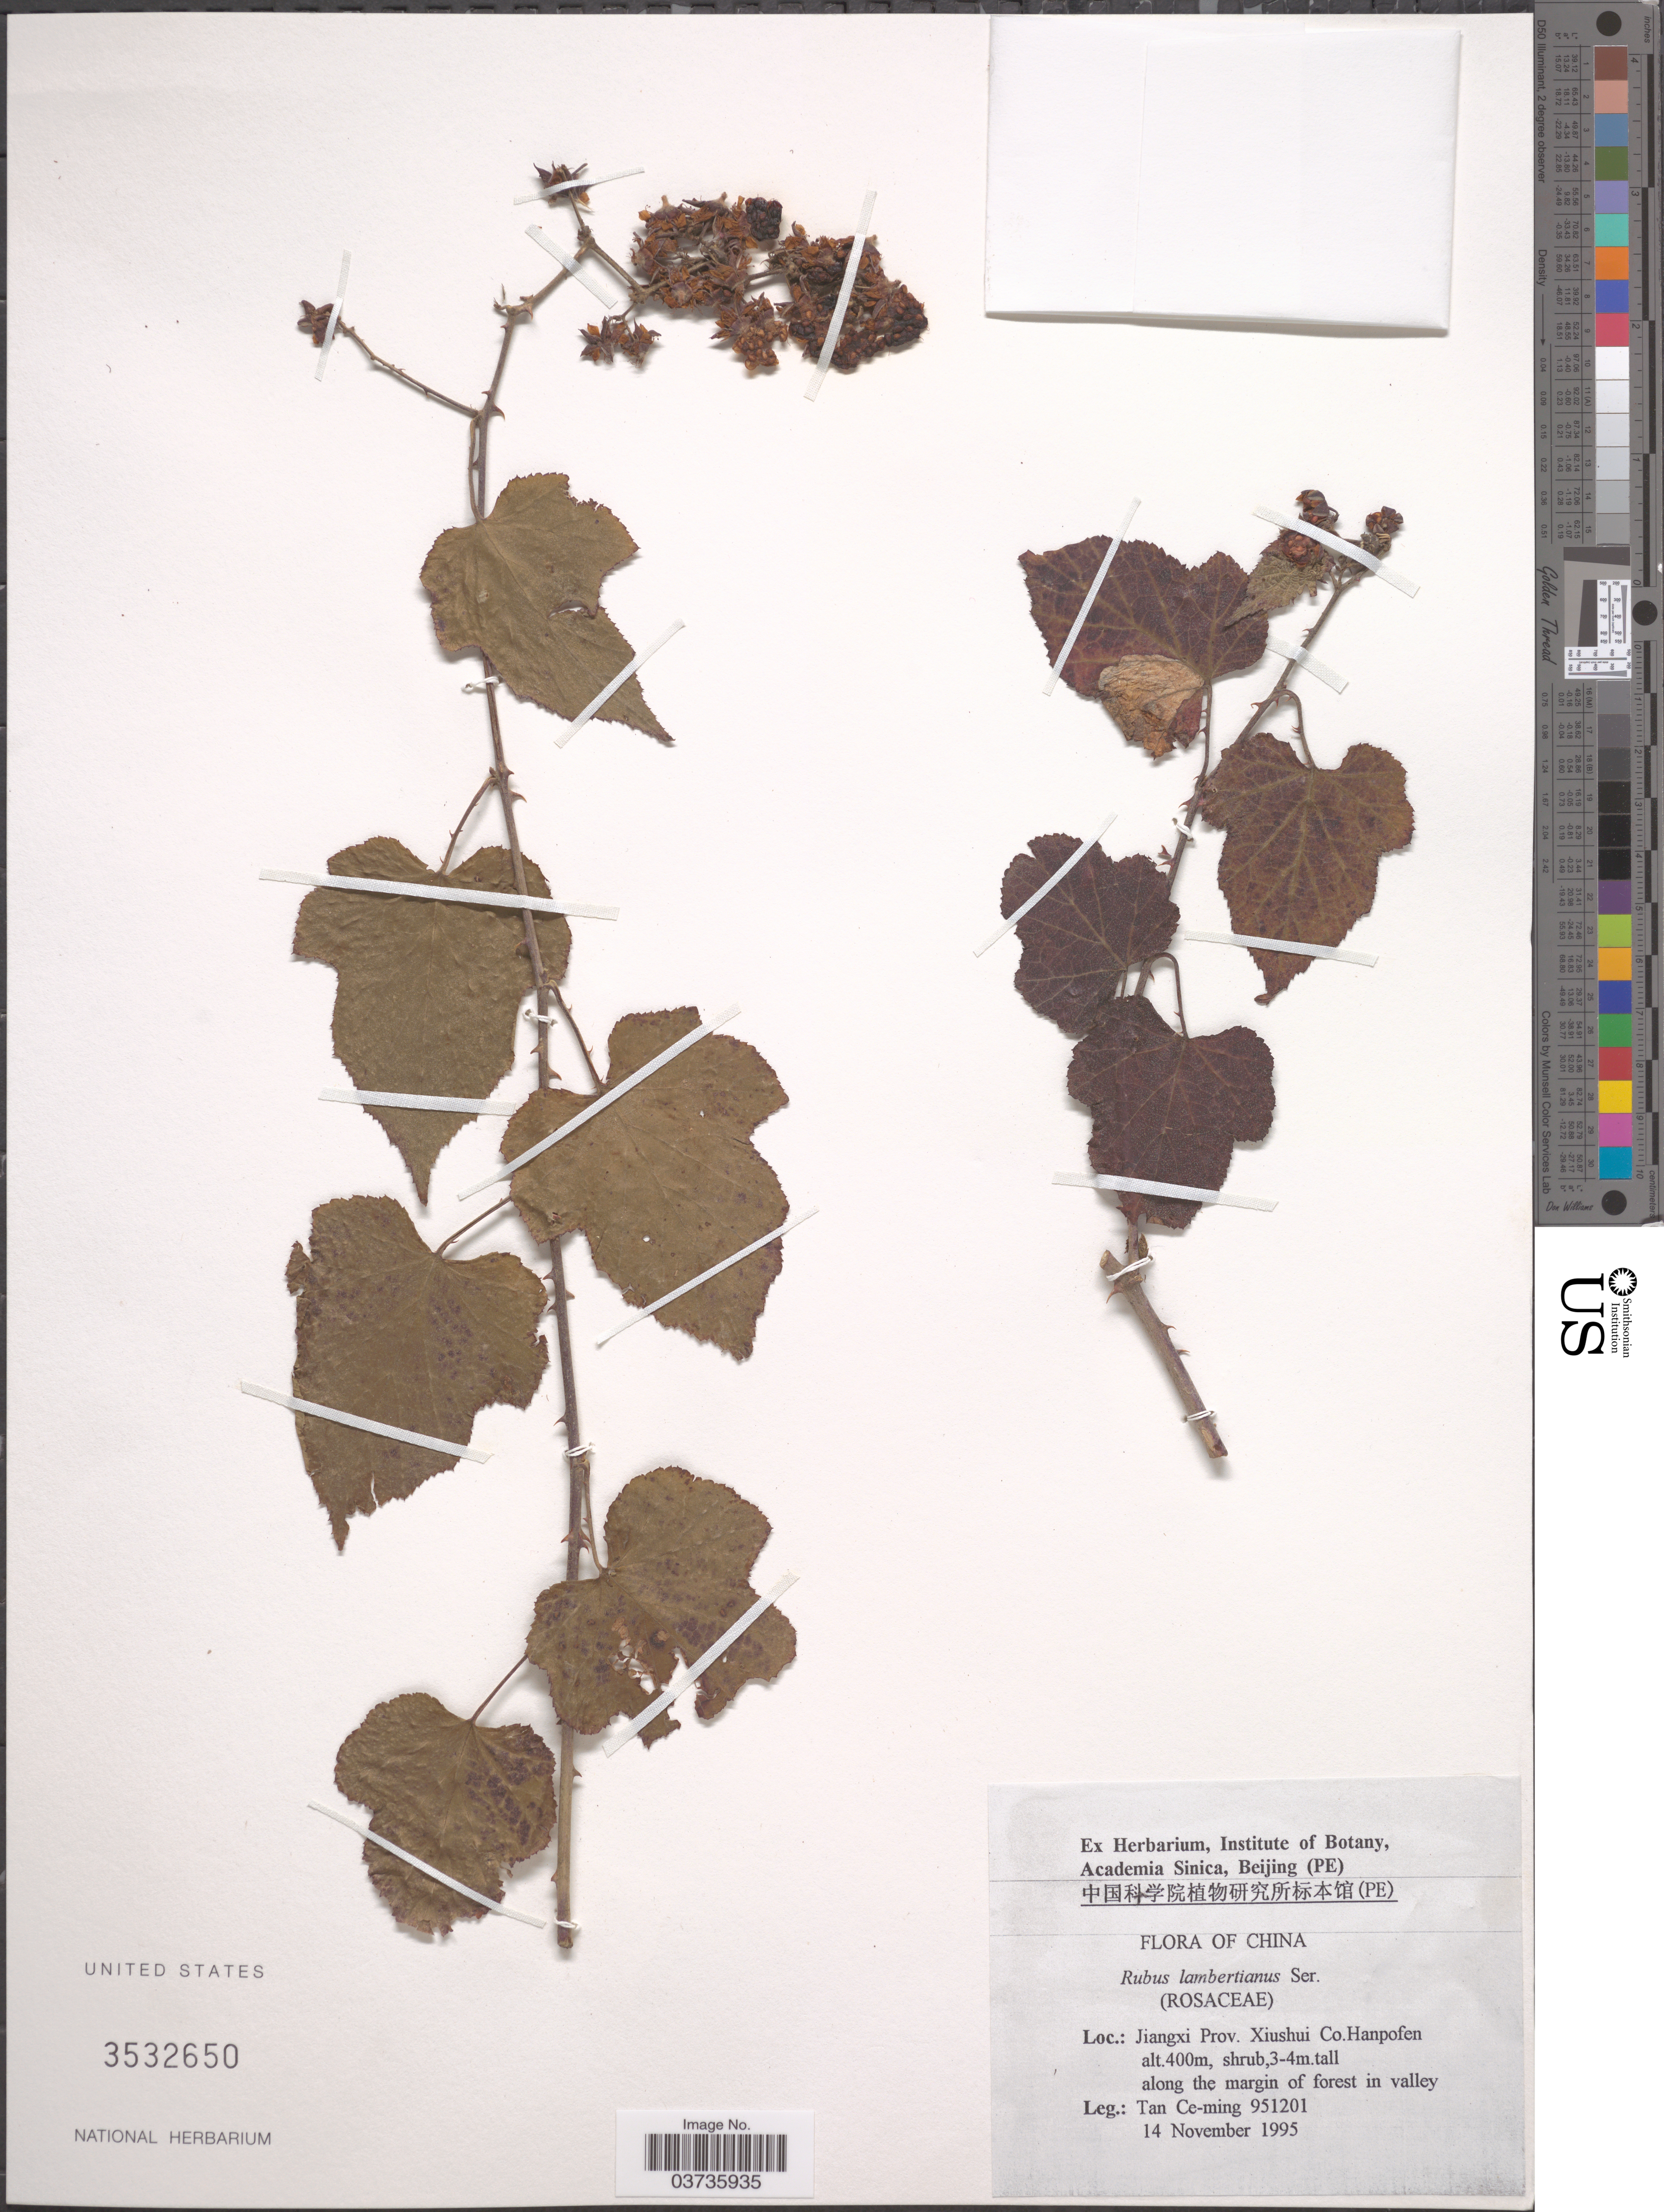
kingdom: Plantae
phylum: Tracheophyta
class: Magnoliopsida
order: Rosales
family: Rosaceae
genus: Rubus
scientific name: Rubus lambertianus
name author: Ser.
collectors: T. Ce-ming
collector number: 951201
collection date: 1995-11-14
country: China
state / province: Jiangxi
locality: Xiushui Co.Hanpofen.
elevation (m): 400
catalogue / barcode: US 3532650